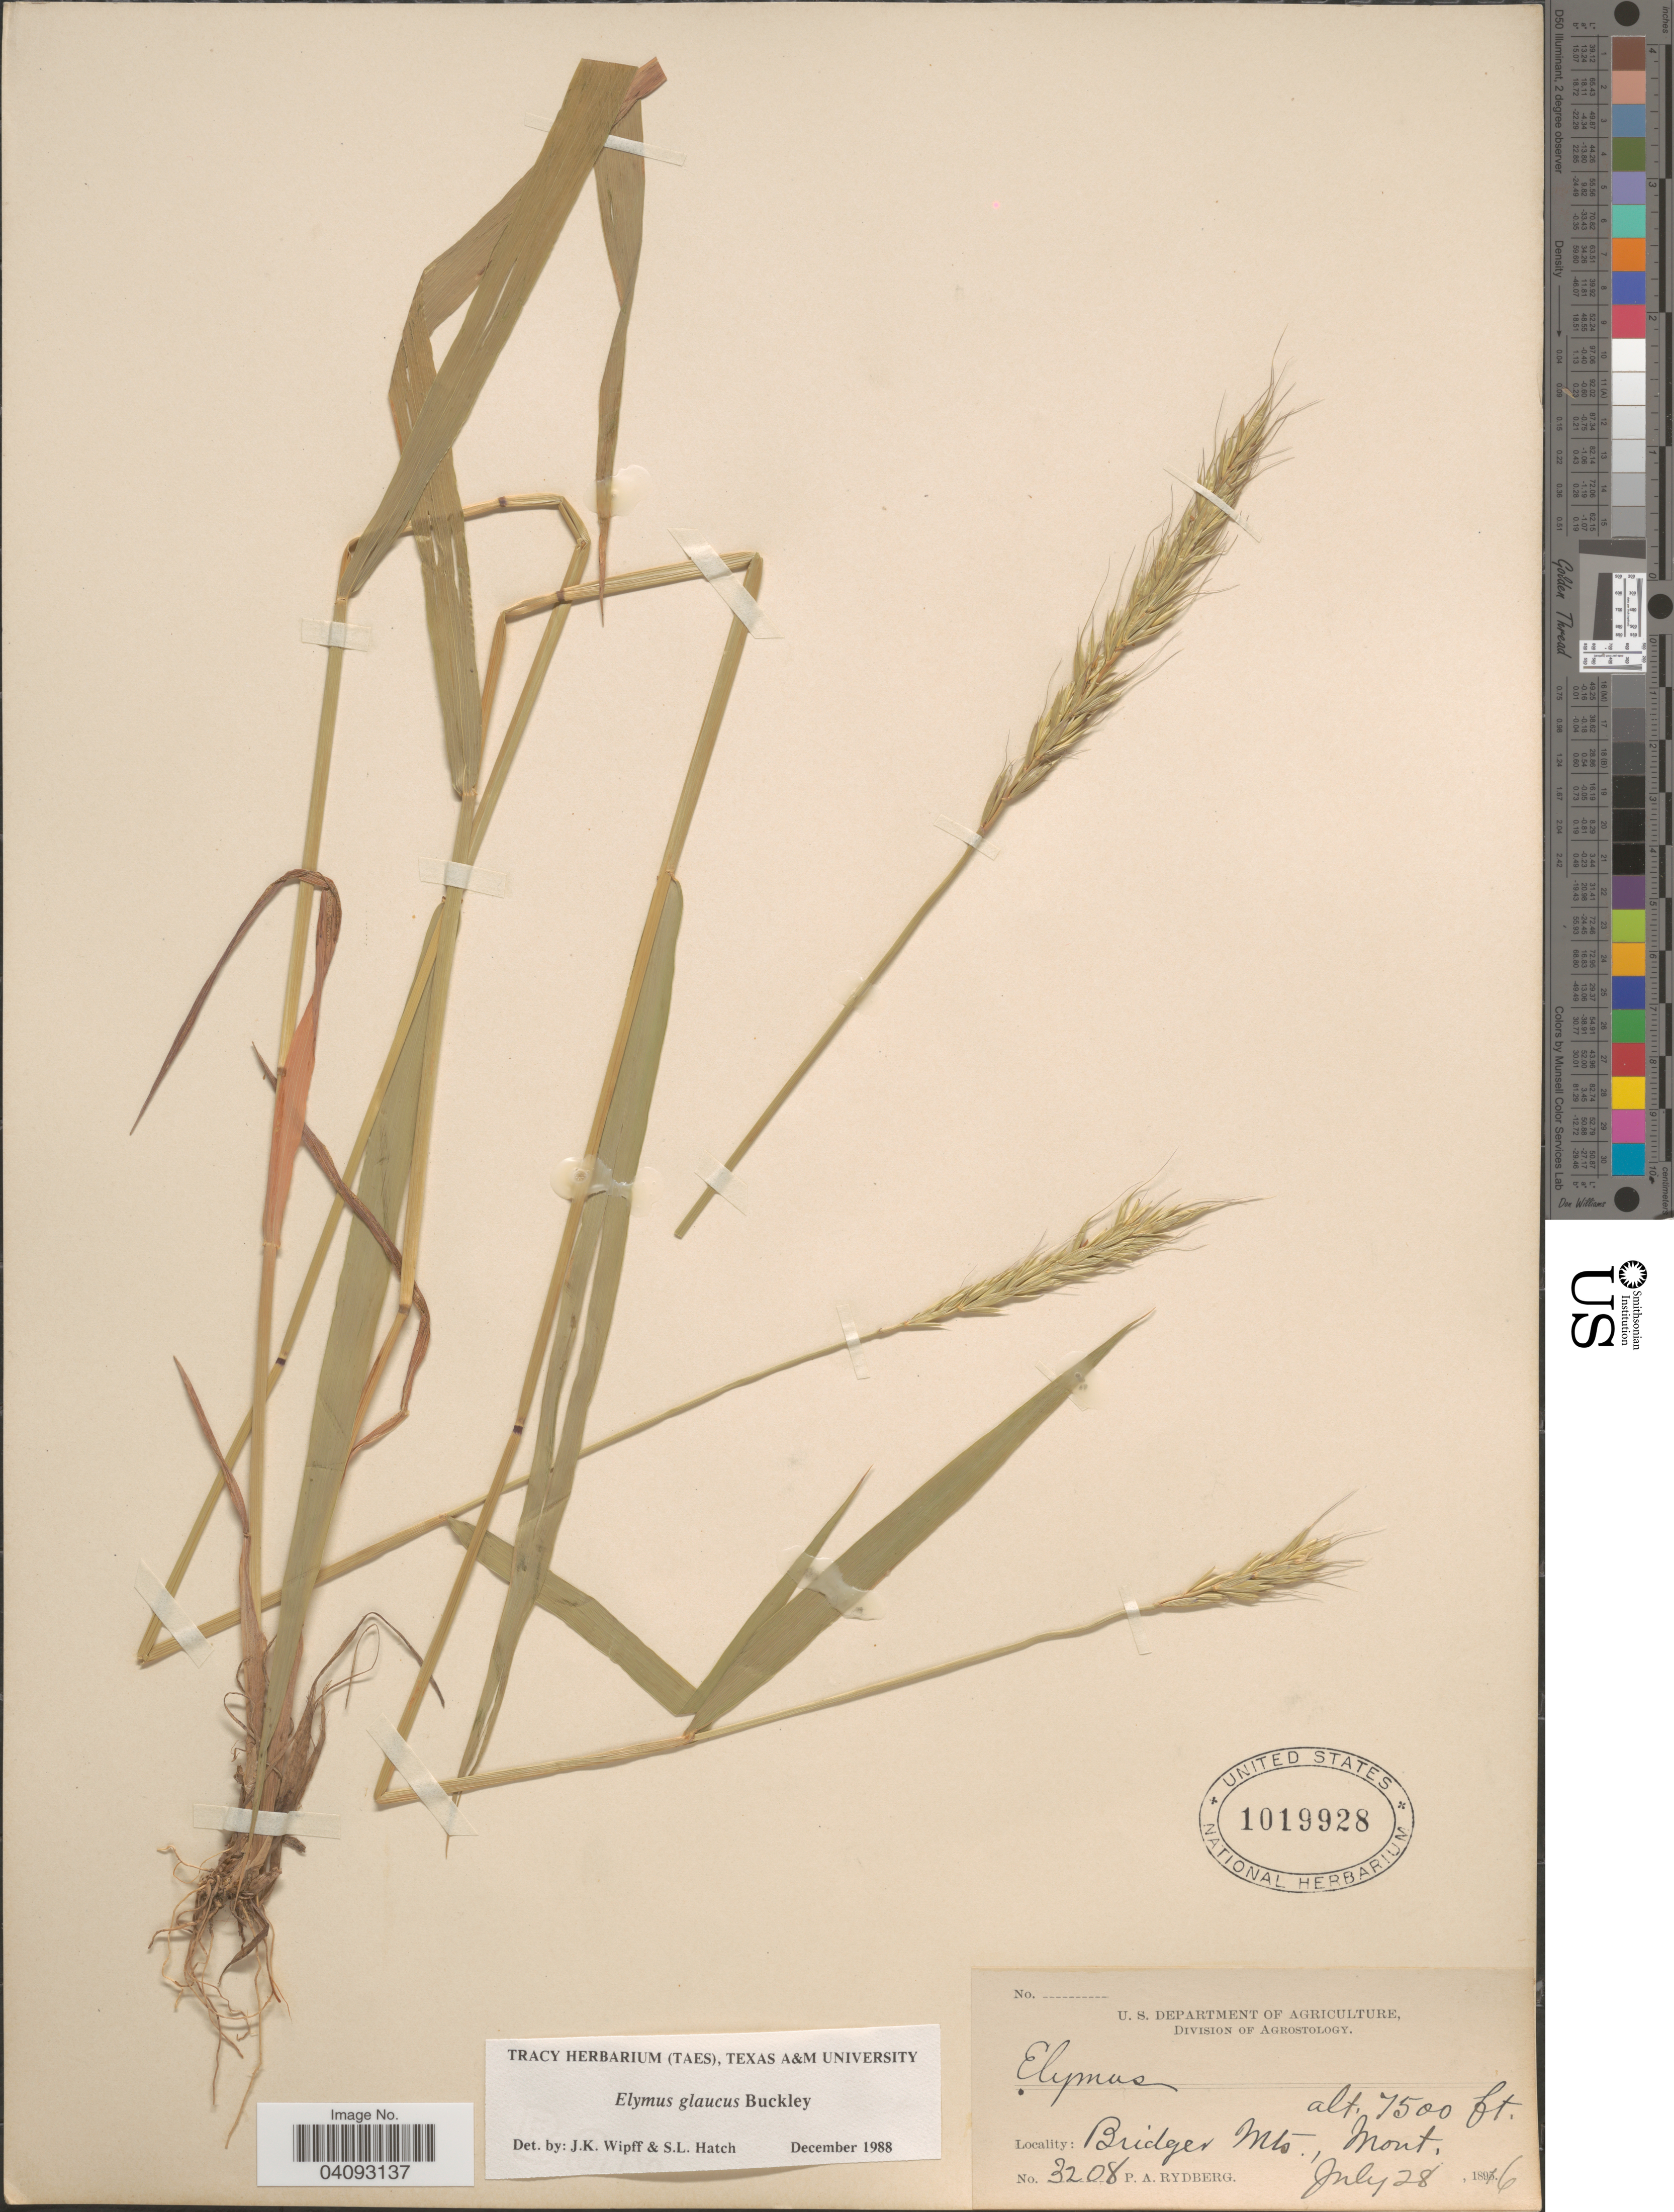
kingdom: Plantae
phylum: Tracheophyta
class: Liliopsida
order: Poales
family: Poaceae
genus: Elymus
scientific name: Elymus glaucus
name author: Buckley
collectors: P. A. Rydberg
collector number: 3208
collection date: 1896-07-28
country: United States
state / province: Montana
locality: Bridger Mts.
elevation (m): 2286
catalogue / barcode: US 1019928